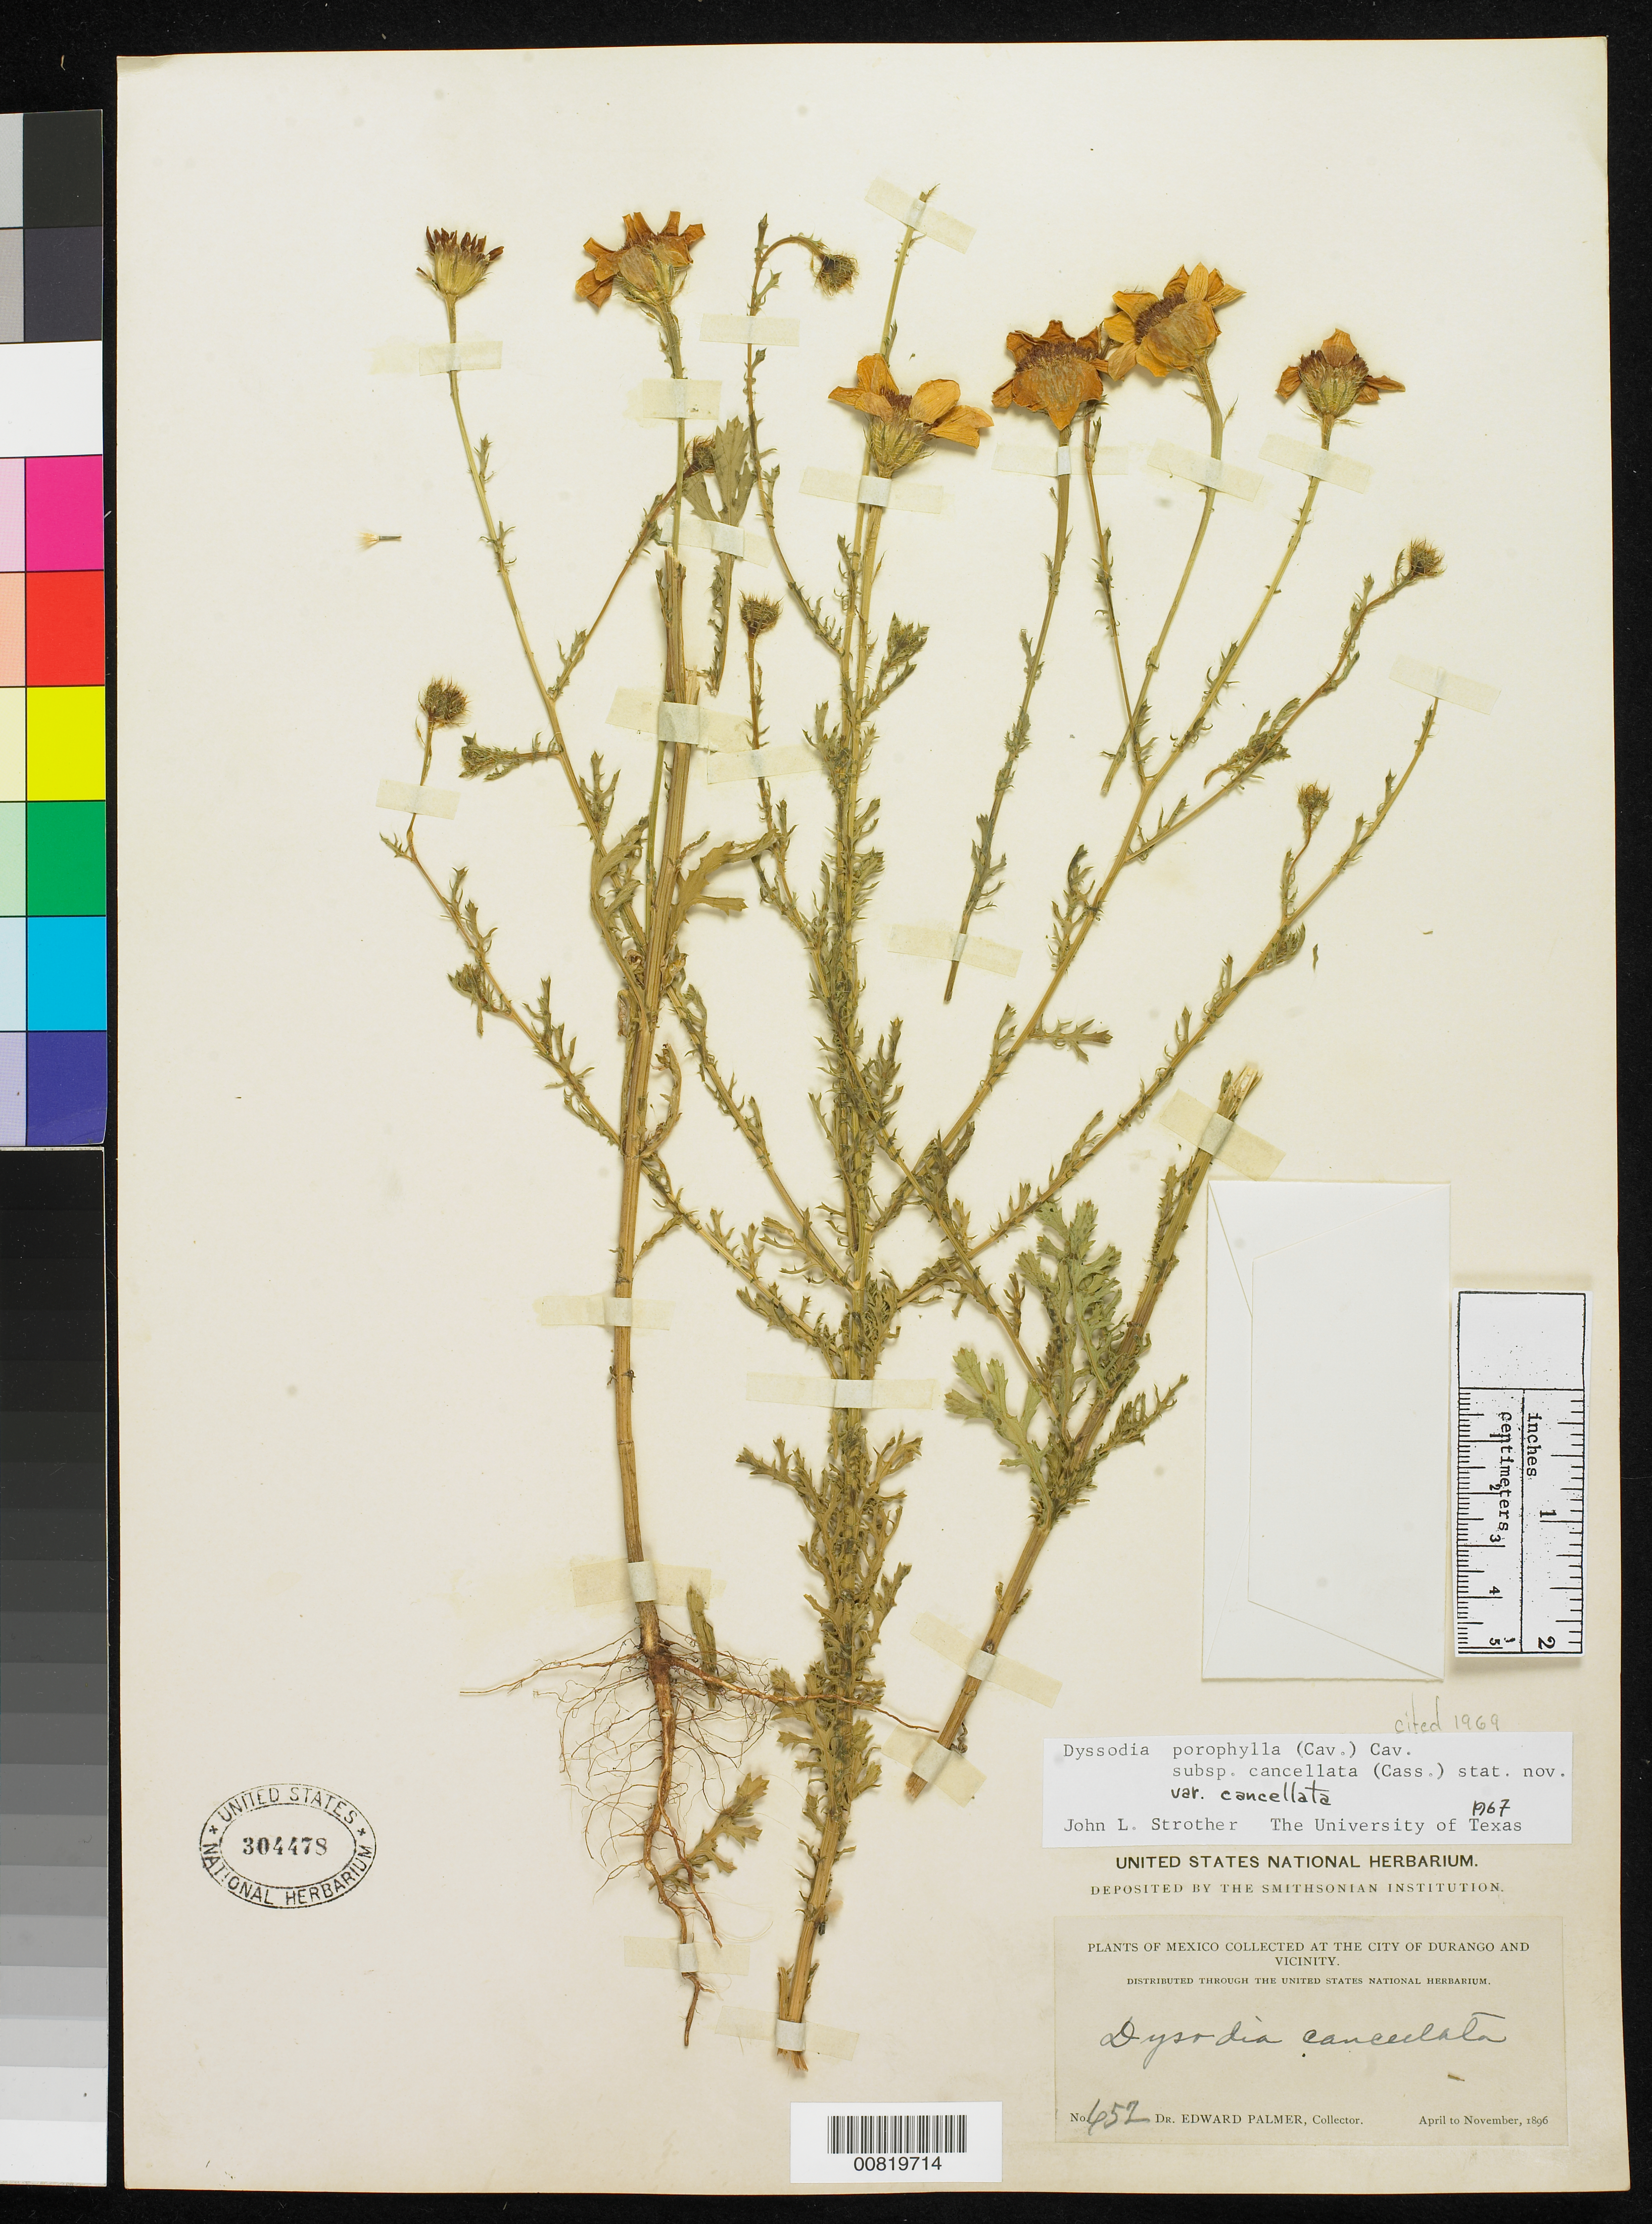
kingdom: Plantae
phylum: Tracheophyta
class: Magnoliopsida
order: Asterales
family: Asteraceae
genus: Adenophyllum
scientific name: Adenophyllum porophyllum var. cancellatum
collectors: E. Palmer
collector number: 652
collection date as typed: Apr 1896 to -- Nov 1896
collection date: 1896-04/1896-11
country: Mexico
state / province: Durango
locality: City of Durango and vicinity.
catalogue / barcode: US 304478